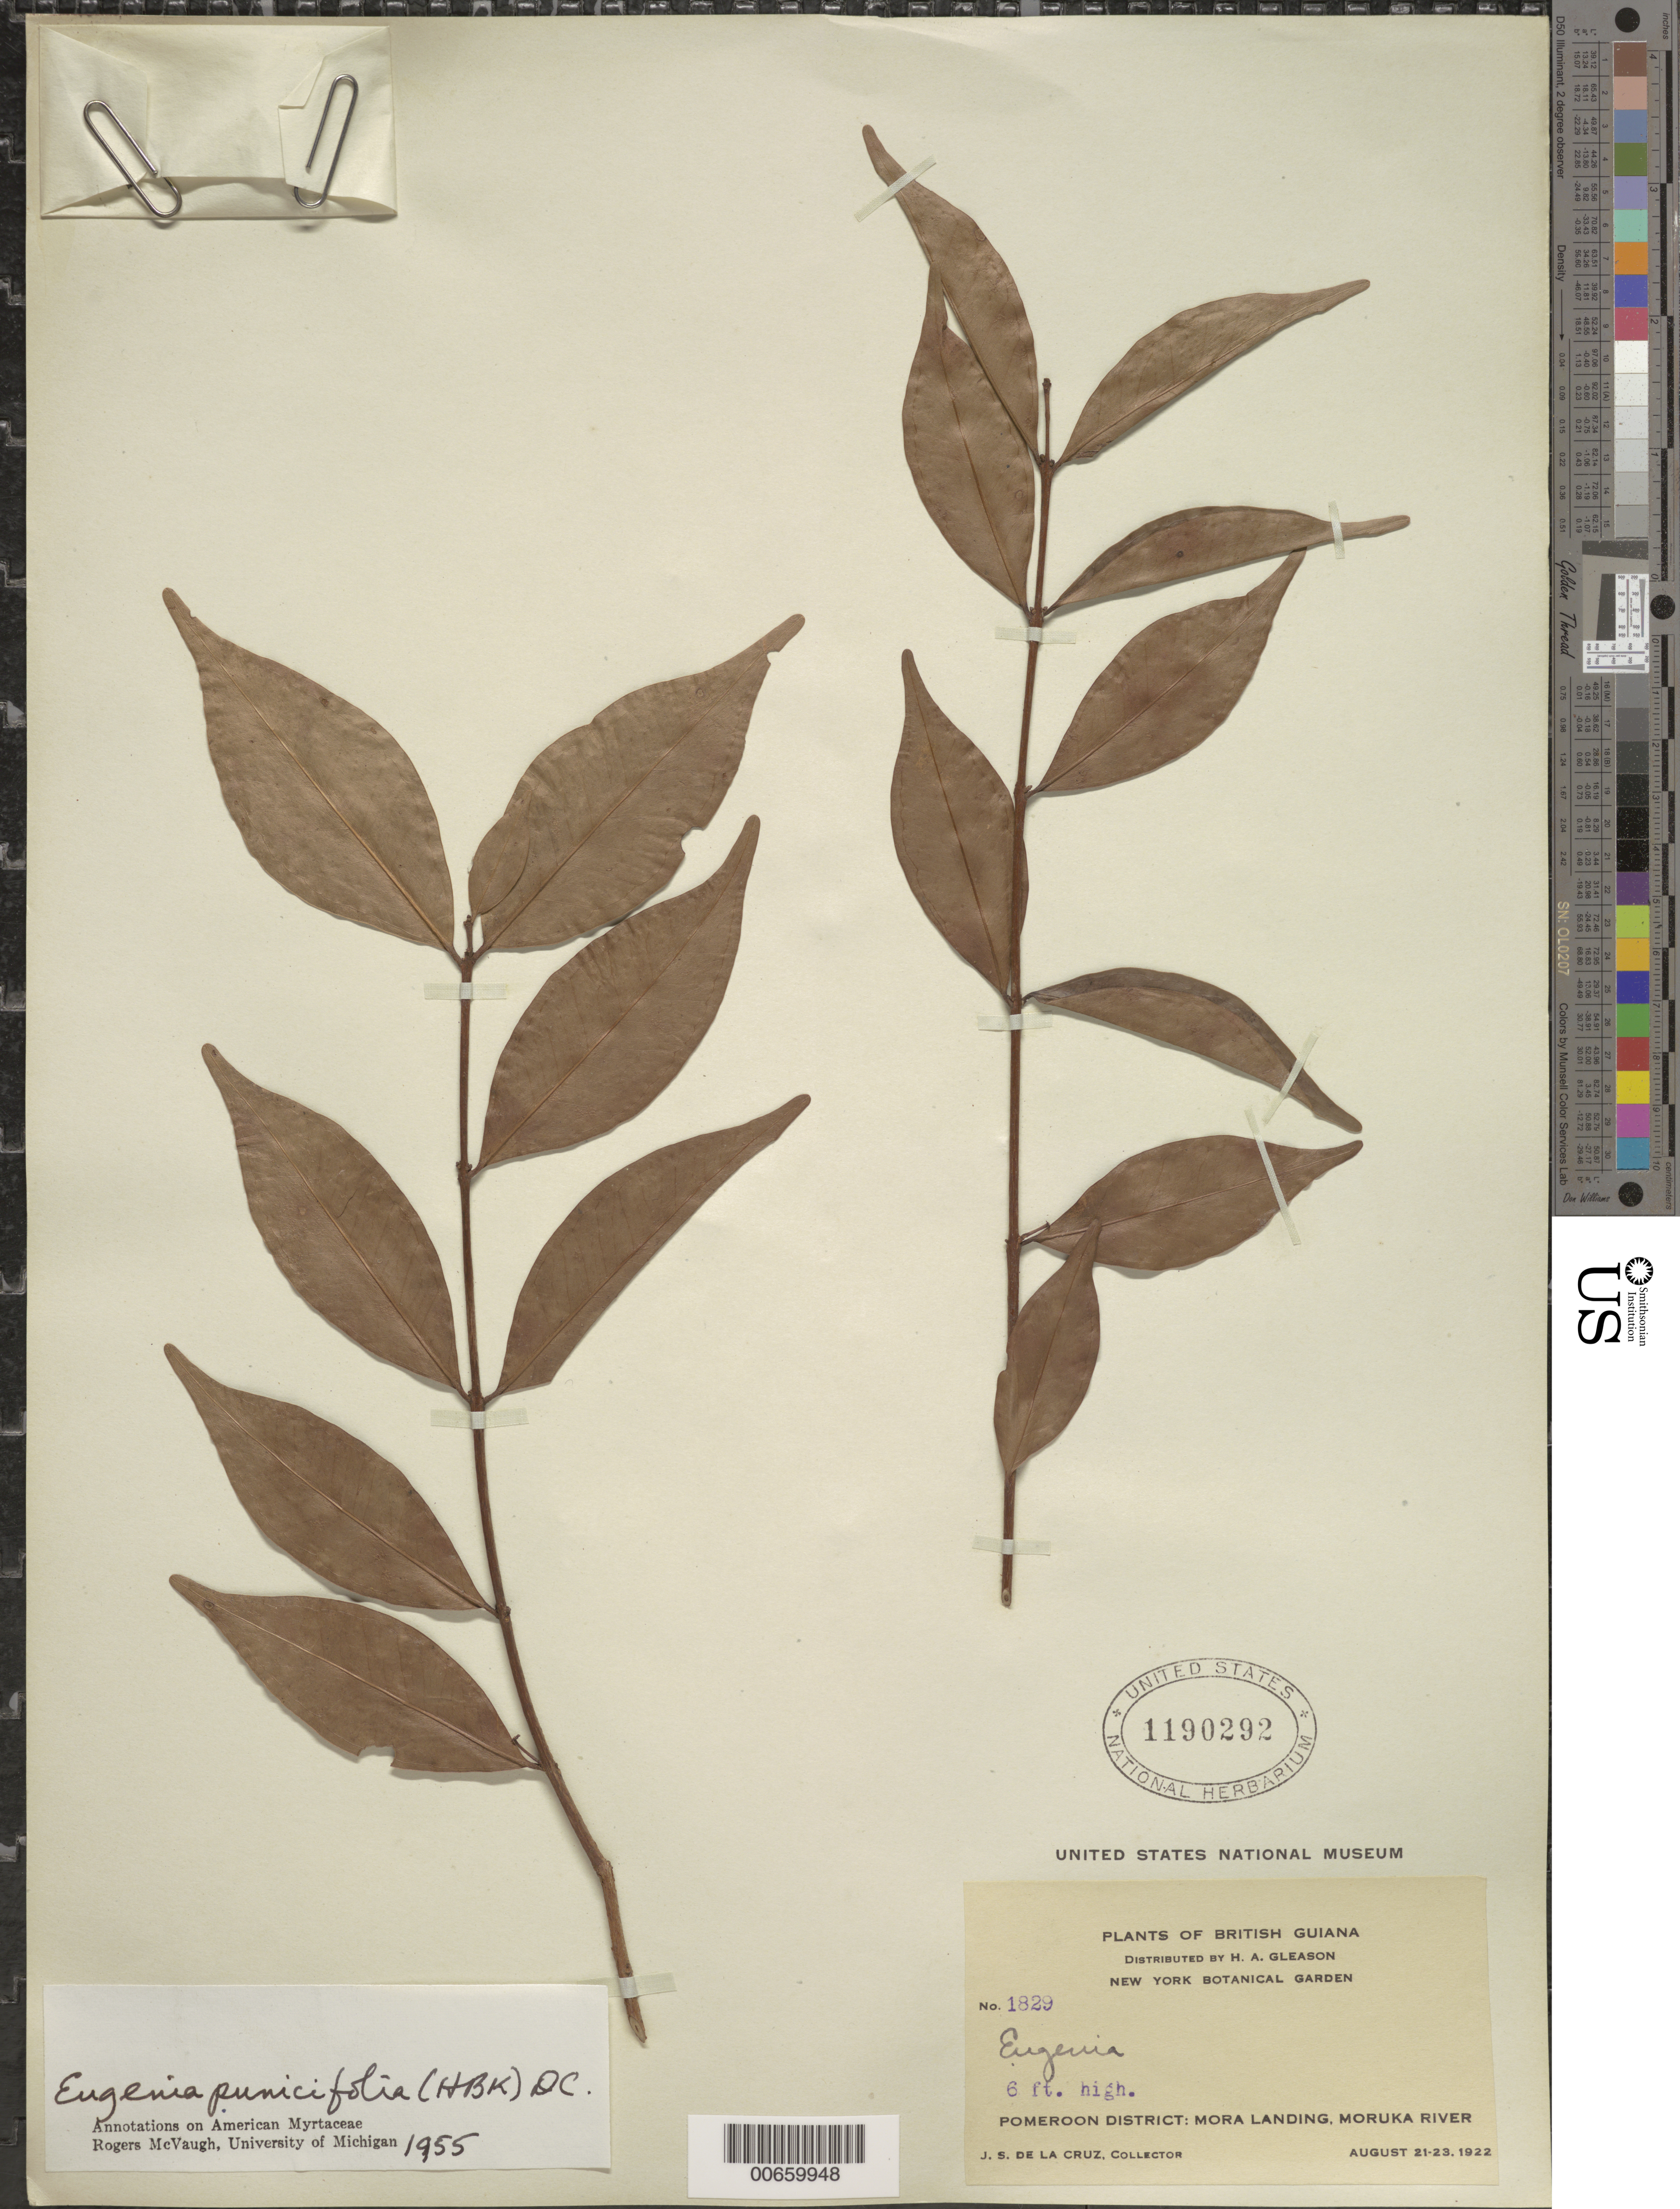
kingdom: Plantae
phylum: Tracheophyta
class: Magnoliopsida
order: Myrtales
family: Myrtaceae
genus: Eugenia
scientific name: Eugenia punicifolia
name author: (Kunth) DC.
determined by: McVaugh, R.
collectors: J. S. de la Cruz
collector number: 1829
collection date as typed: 21-Aug-22 to 23-Aug-22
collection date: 1922-08-21/1922-08-23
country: Guyana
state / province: Barima-Waini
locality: Mora Landing, Moruka R., Pomeroon Dist.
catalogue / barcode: US 1190292